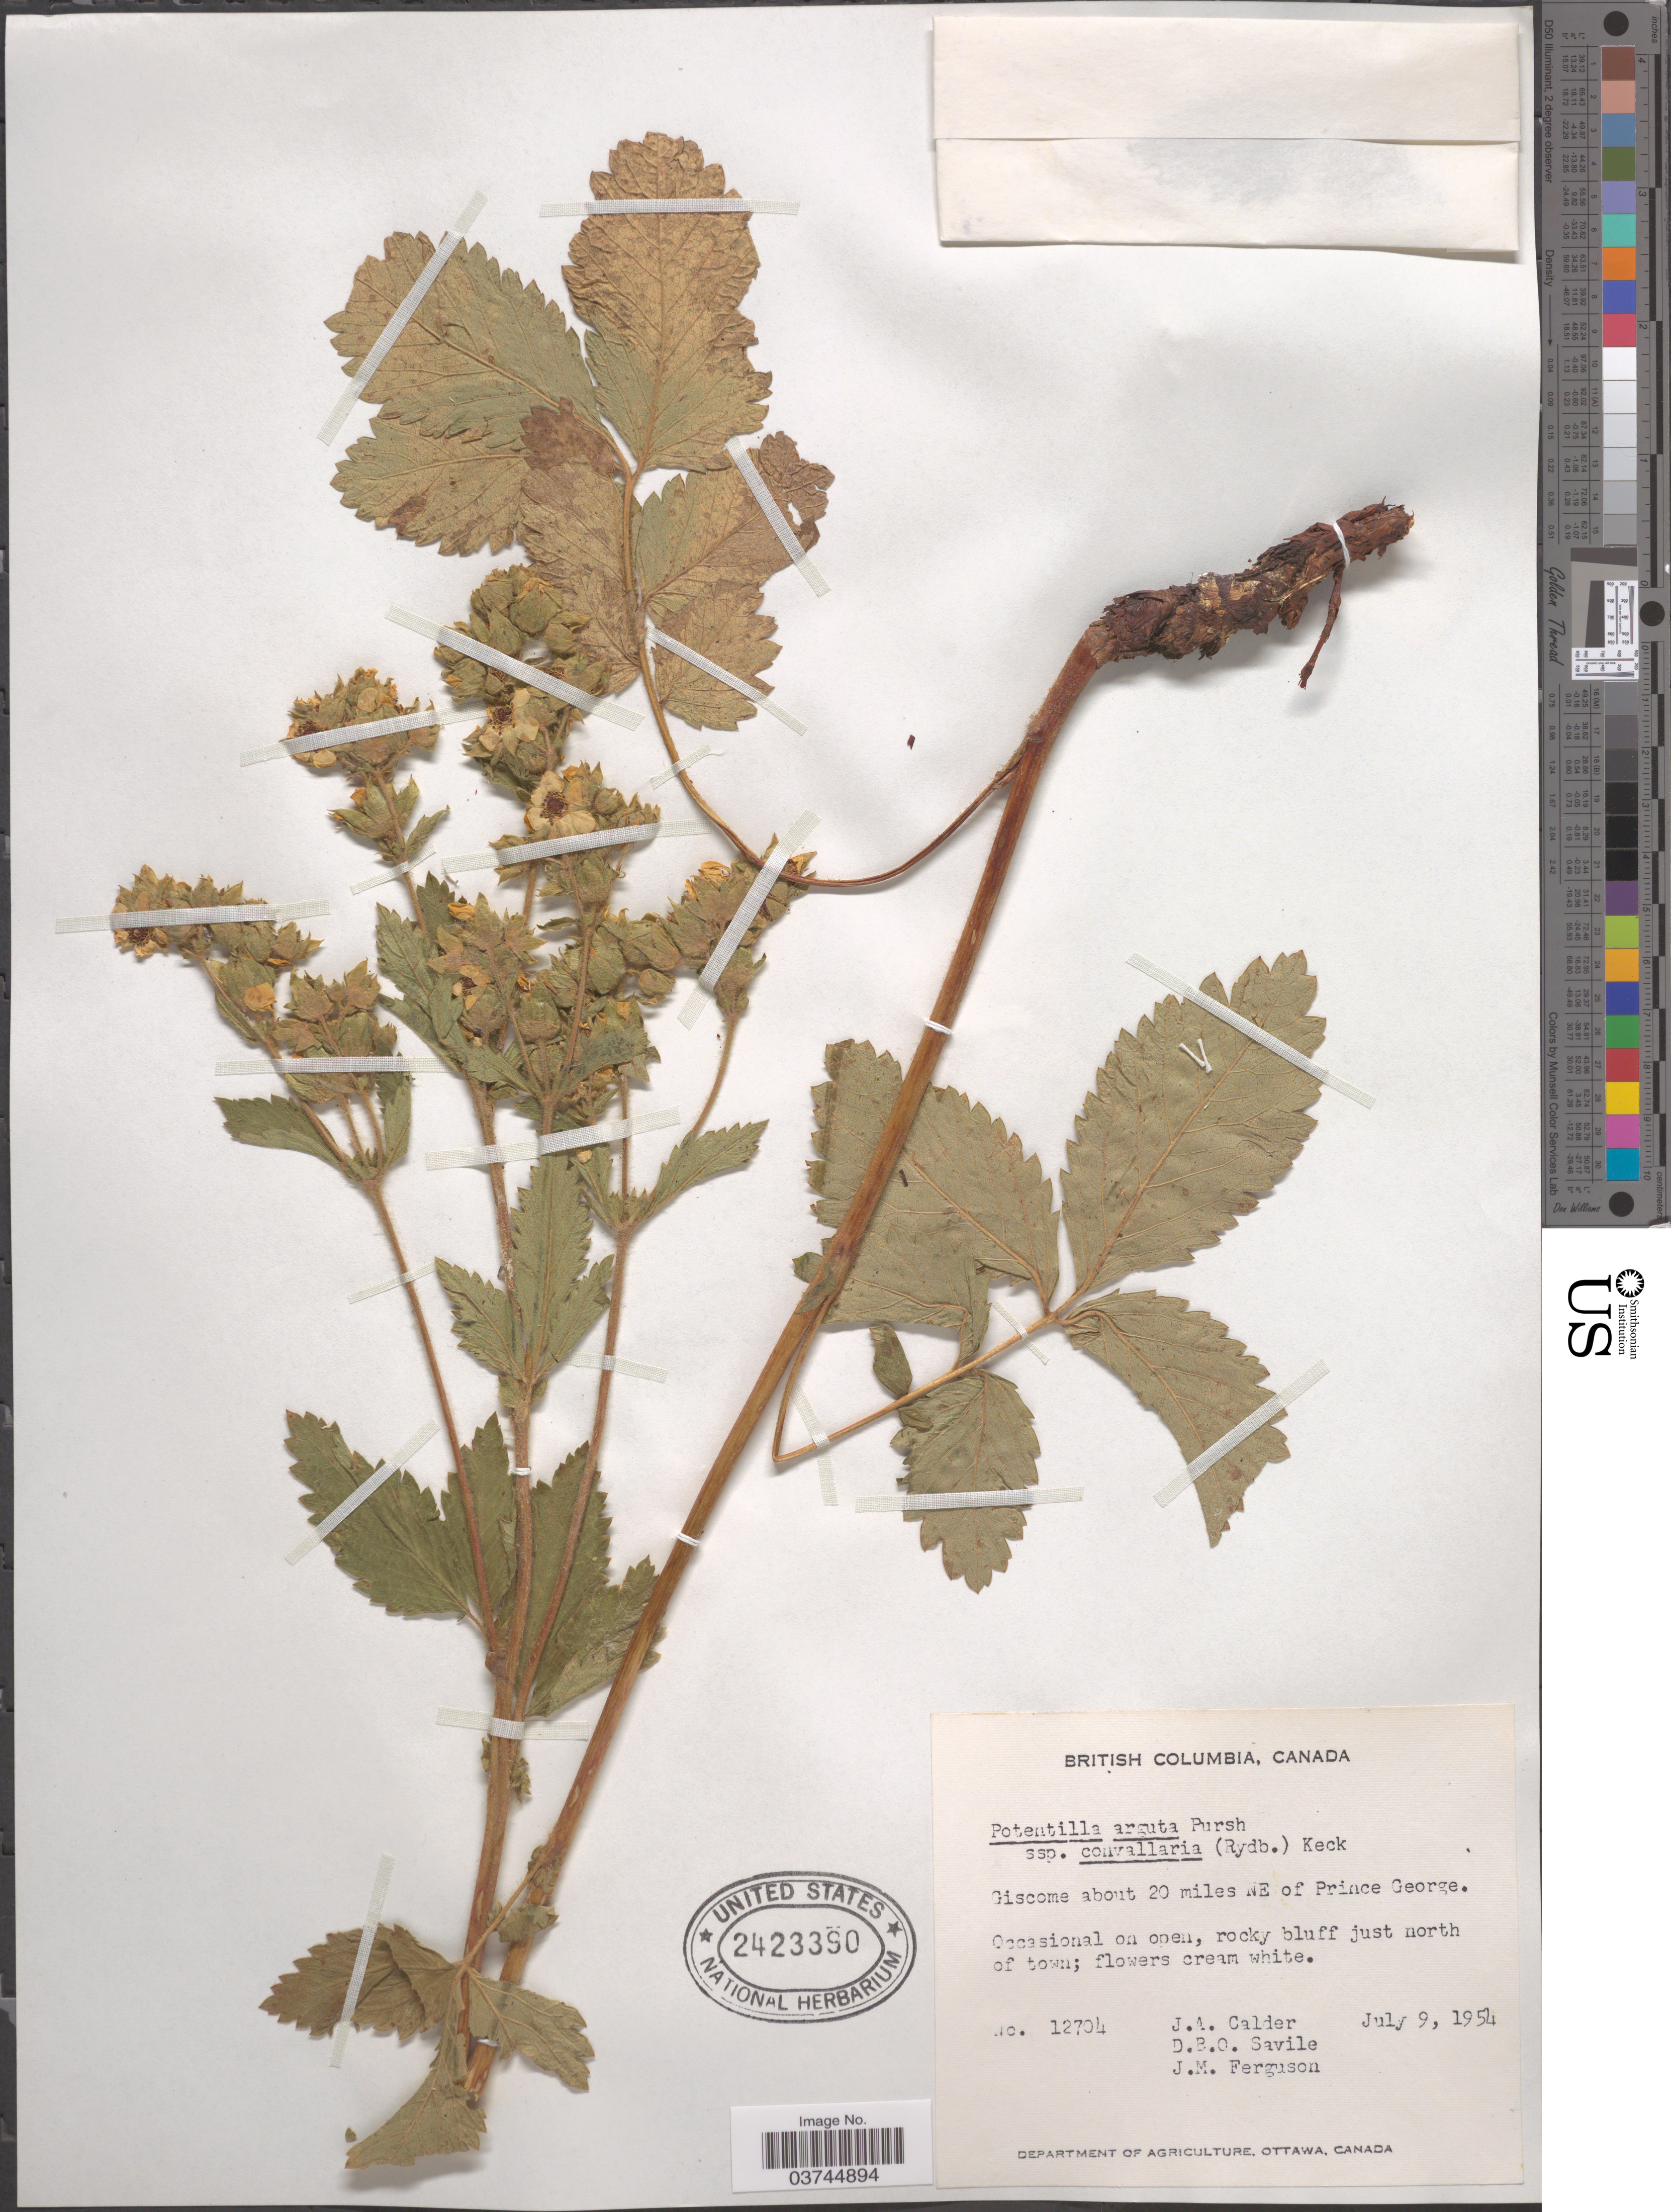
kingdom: Plantae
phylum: Tracheophyta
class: Magnoliopsida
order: Rosales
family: Rosaceae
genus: Drymocallis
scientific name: Drymocallis convallaria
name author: (Rydb.) Rydb.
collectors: J. A. Calder, D. Savile & J. M. Ferguson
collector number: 12704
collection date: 1954-07-09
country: Canada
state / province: British Columbia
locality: Giscome about 20 miles NE of Prince George.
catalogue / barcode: US 2423390